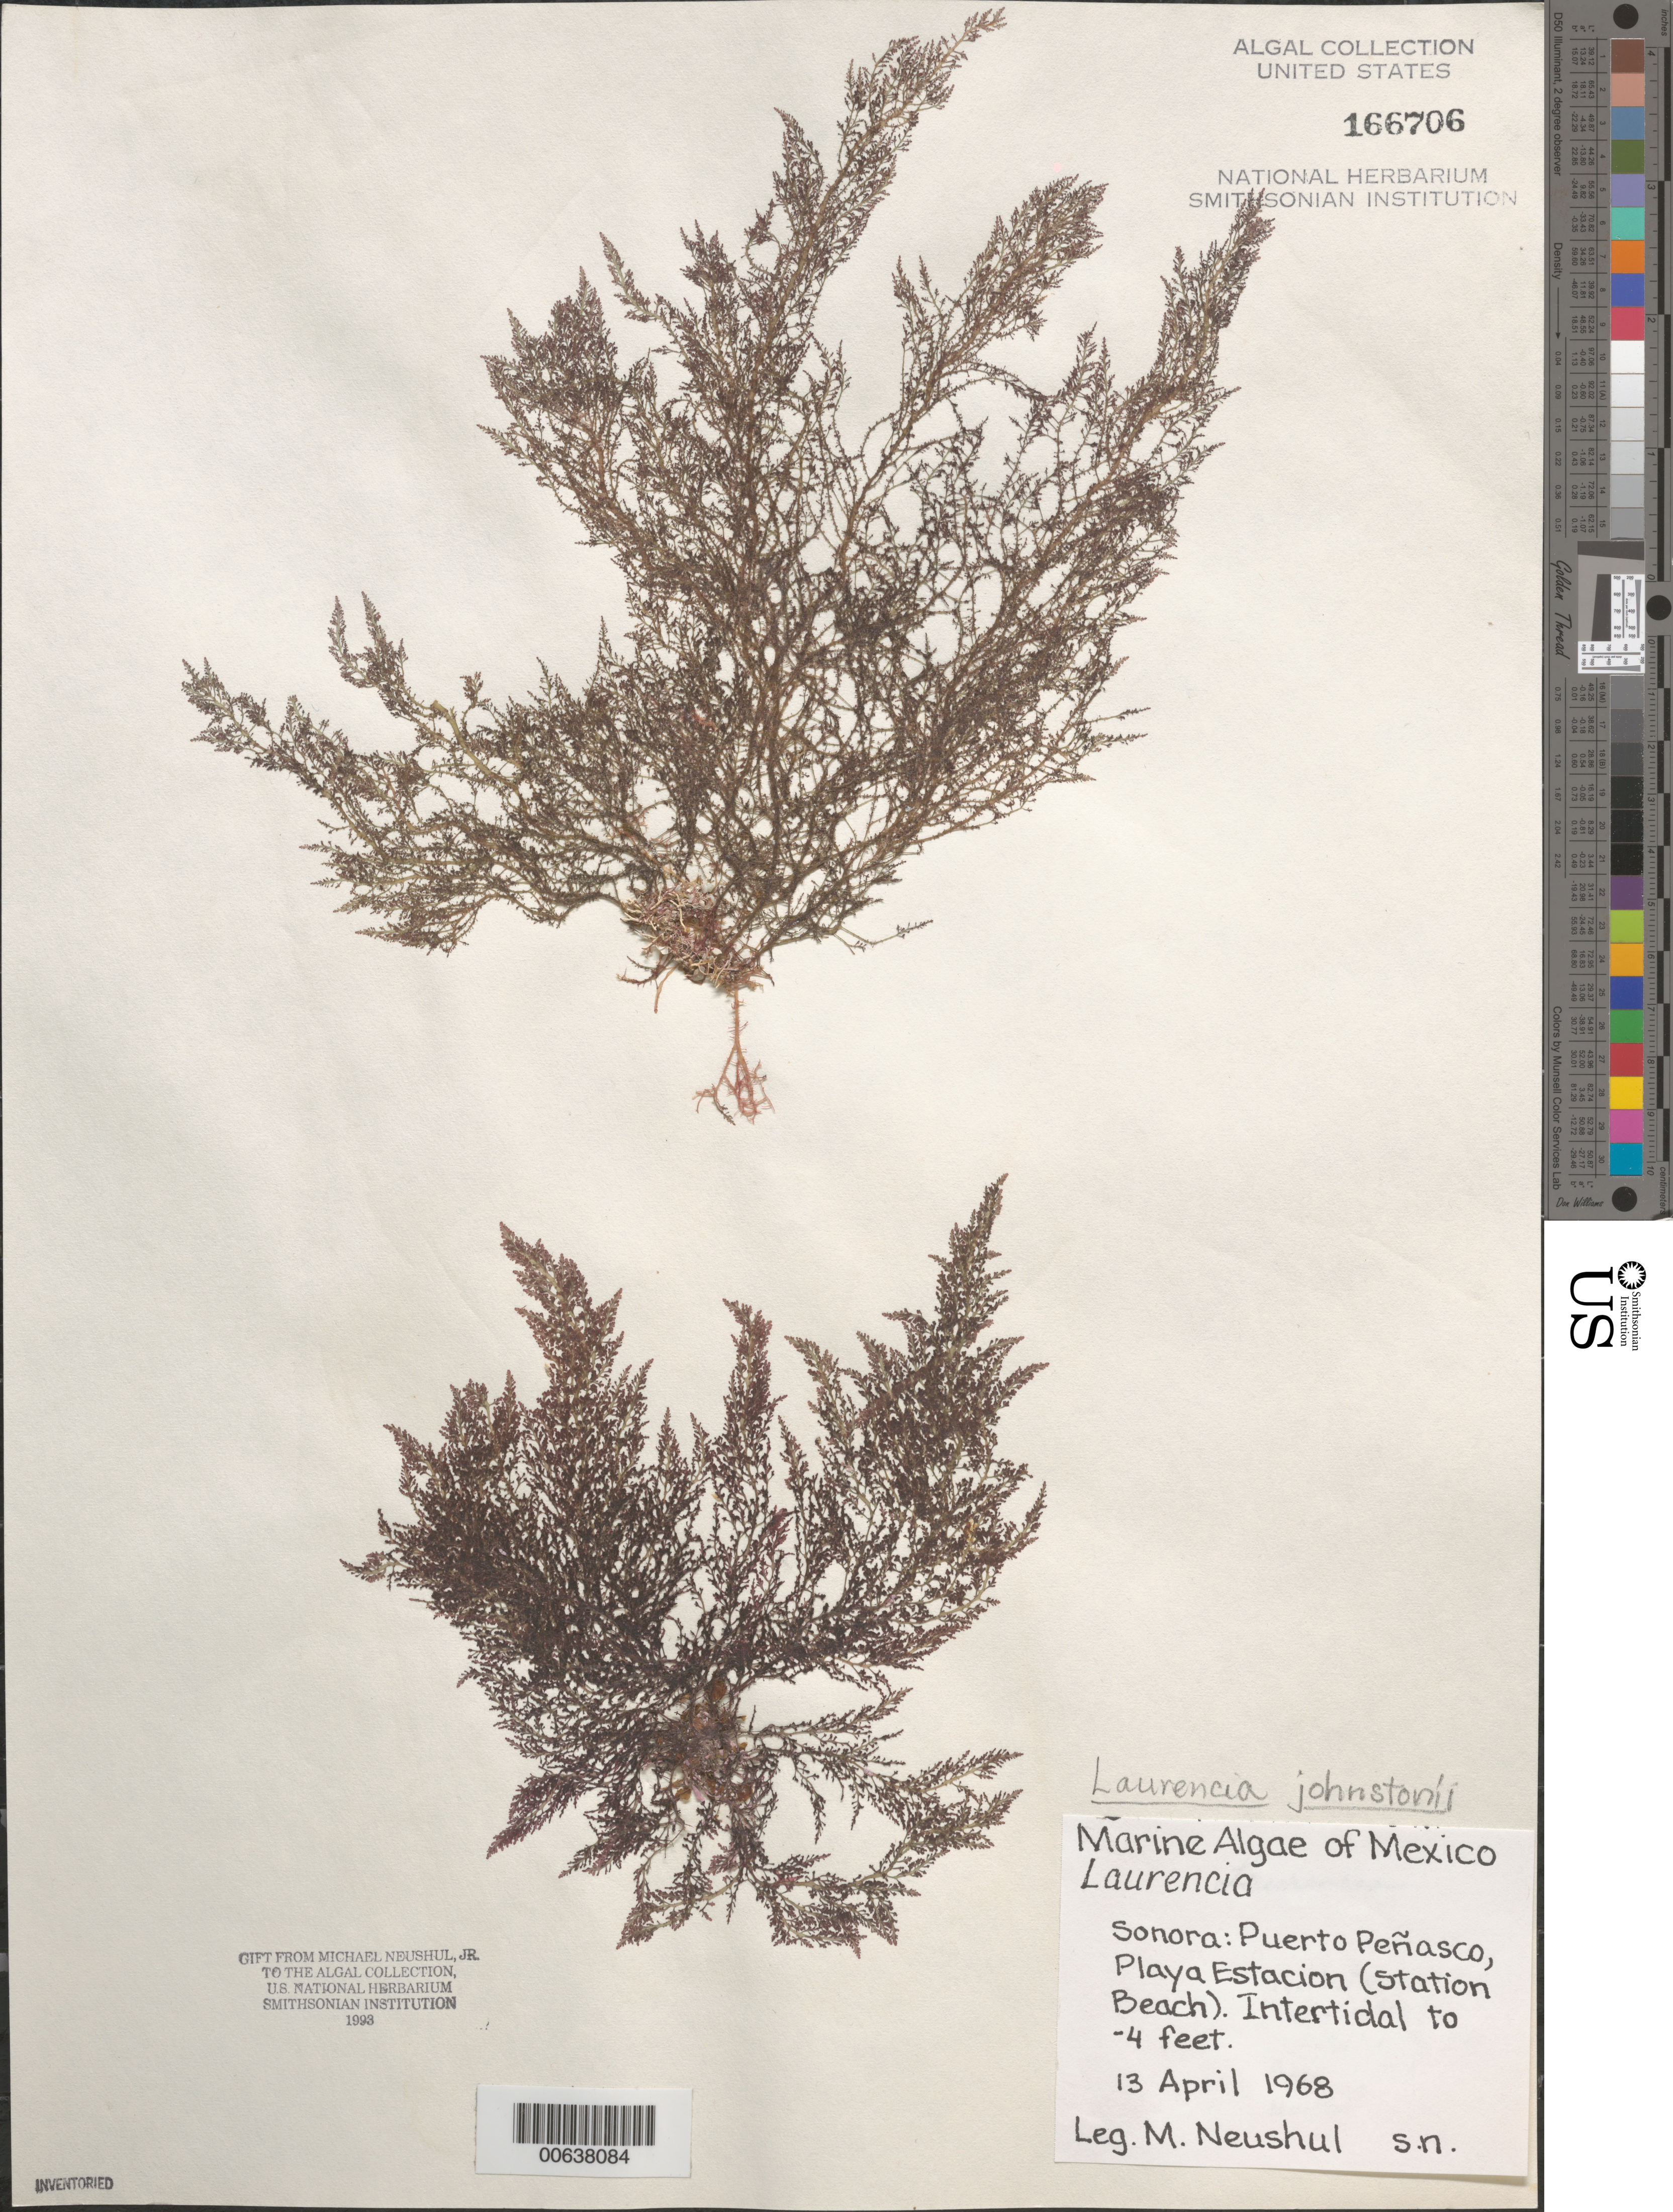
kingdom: Plantae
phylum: Rhodophyta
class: Florideophyceae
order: Ceramiales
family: Rhodomelaceae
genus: Laurencia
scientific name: Laurencia johnstonii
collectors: M. Neushul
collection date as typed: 13 Apr 1968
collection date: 1968-04-13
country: Mexico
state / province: Sonora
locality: Puerto Penasco, Playa Estacion (Station Beach)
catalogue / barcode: US 166706